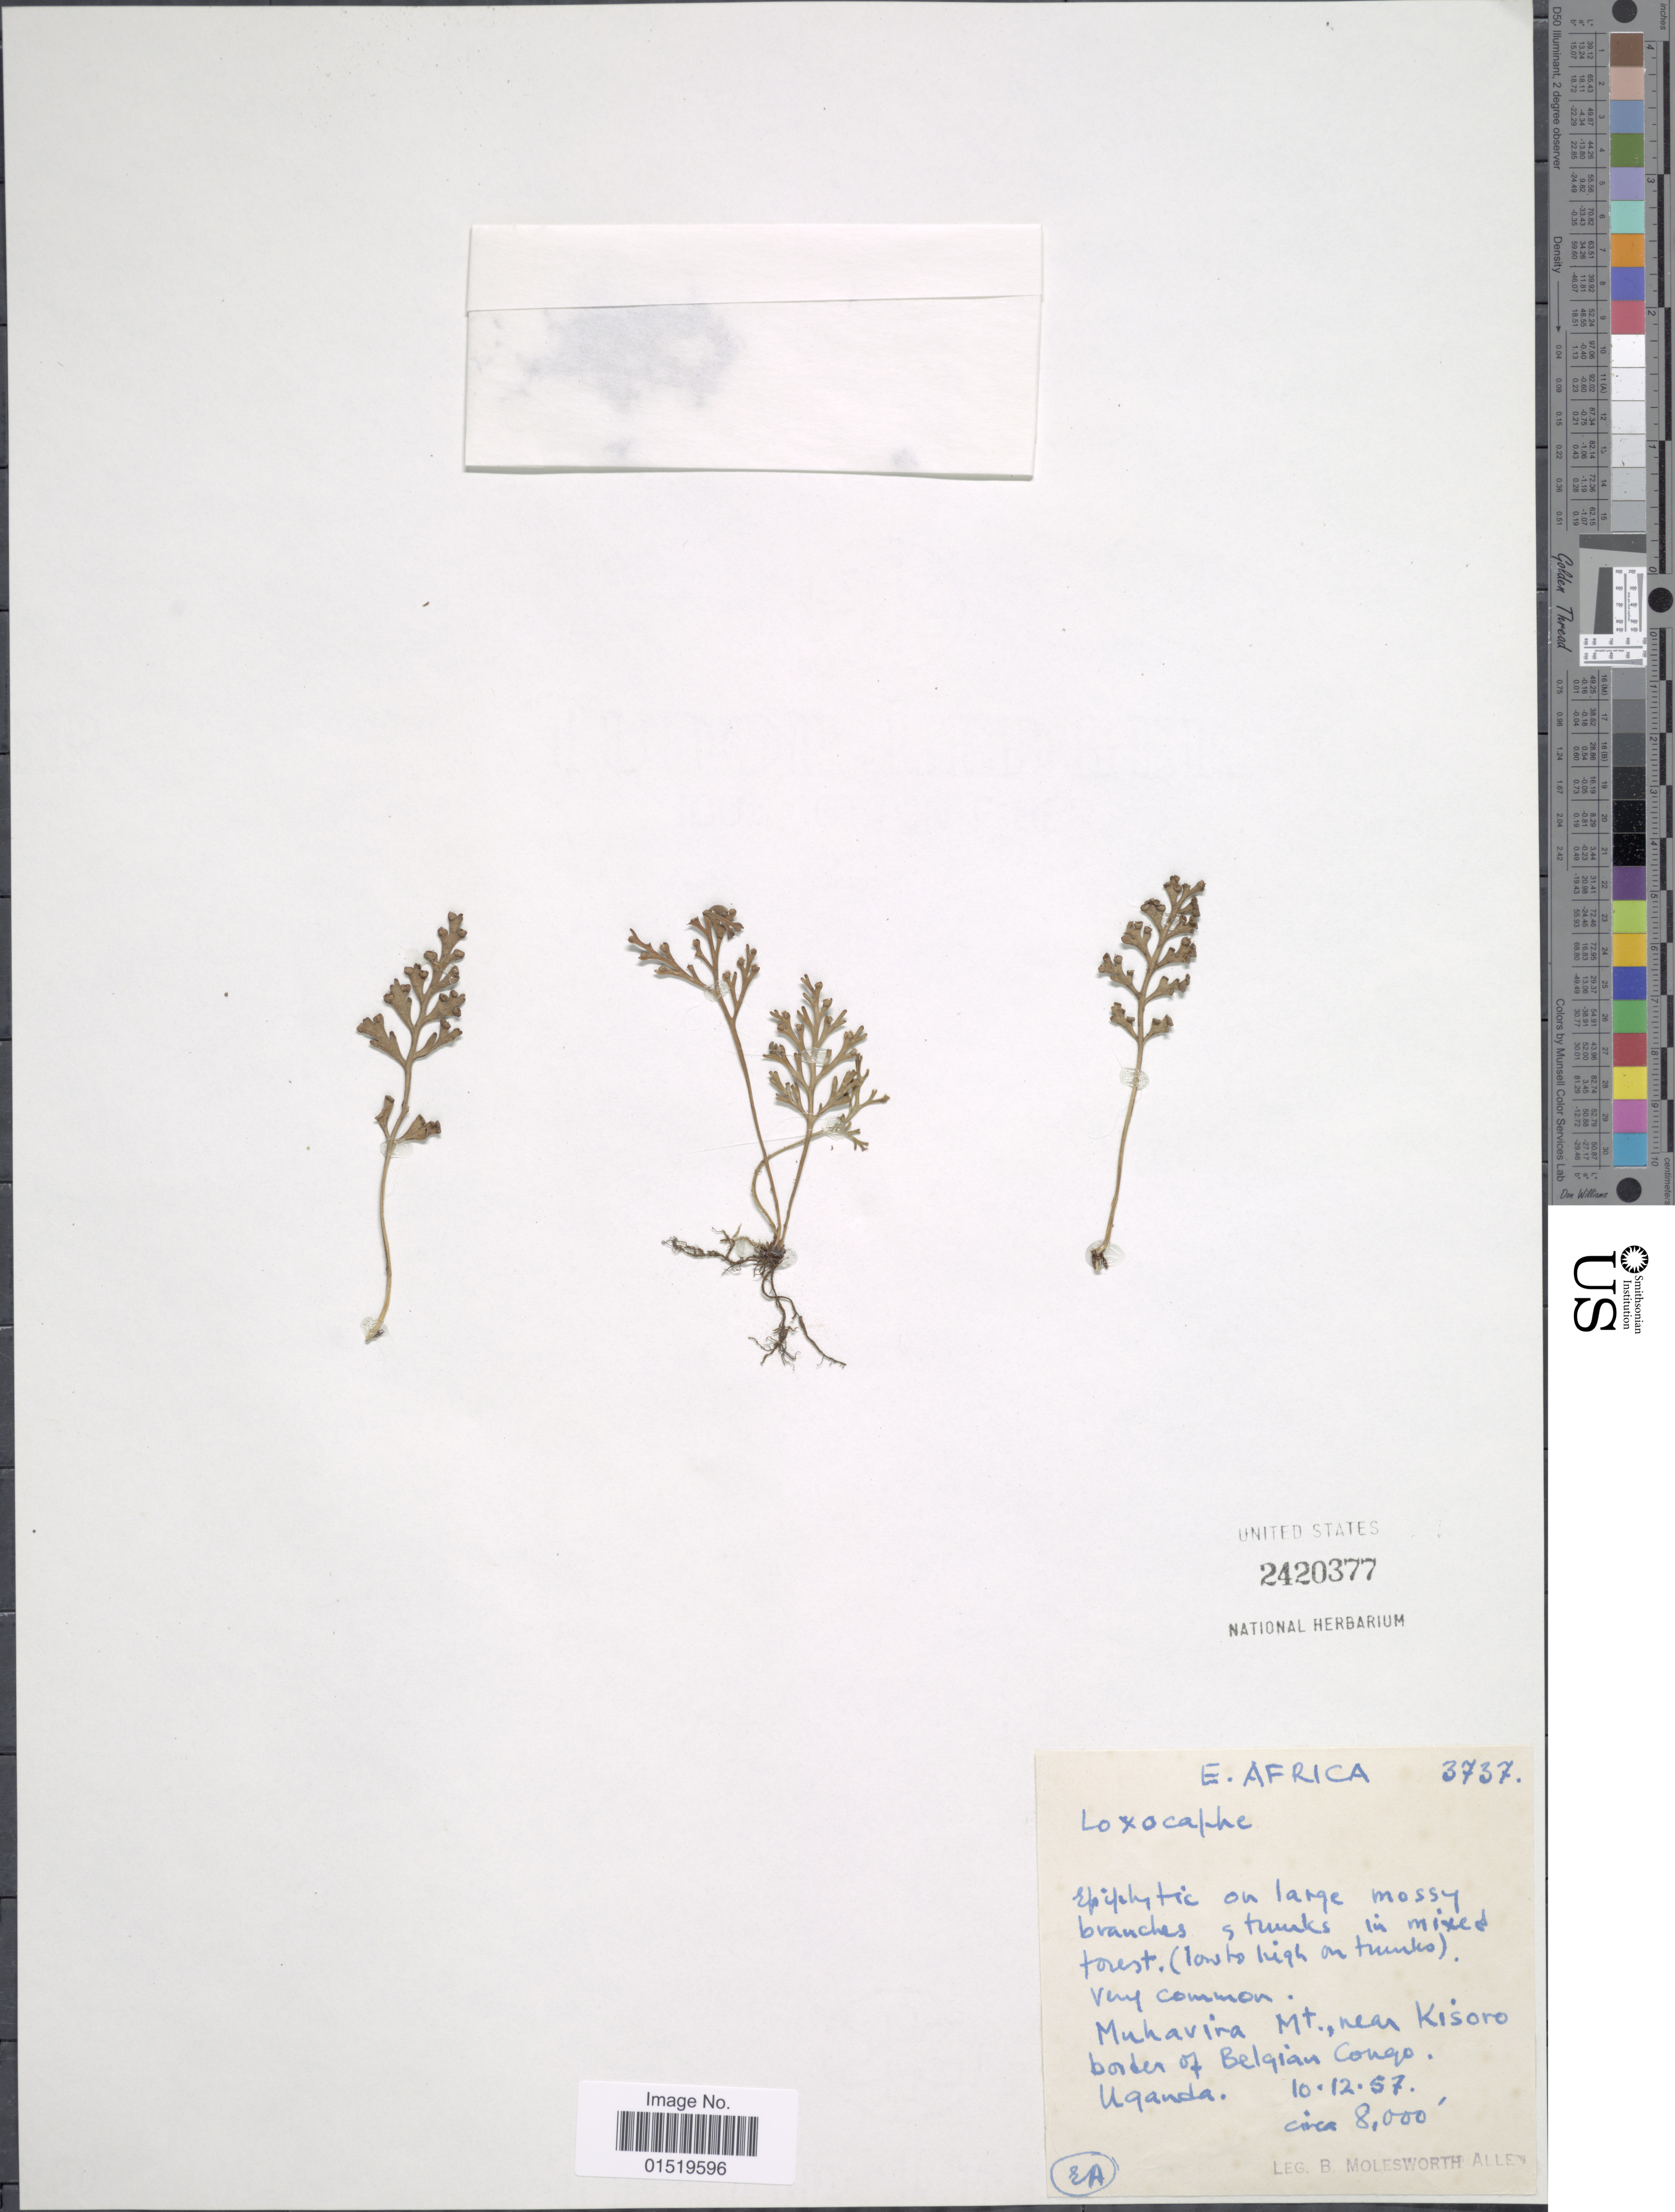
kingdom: Plantae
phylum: Tracheophyta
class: Polypodiopsida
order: Polypodiales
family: Aspleniaceae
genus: Asplenium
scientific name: Asplenium theciferum var. concinnum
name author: (Schrad.) Schelpe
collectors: B. E. G. Molesworth-Allen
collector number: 3737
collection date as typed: Transcribed d/m/y: 10/12/57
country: Uganda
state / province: Western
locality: Muhavura Mt., near Kisoro border of Belgian Congo, E. Africa.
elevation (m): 2438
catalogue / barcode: US 2420377